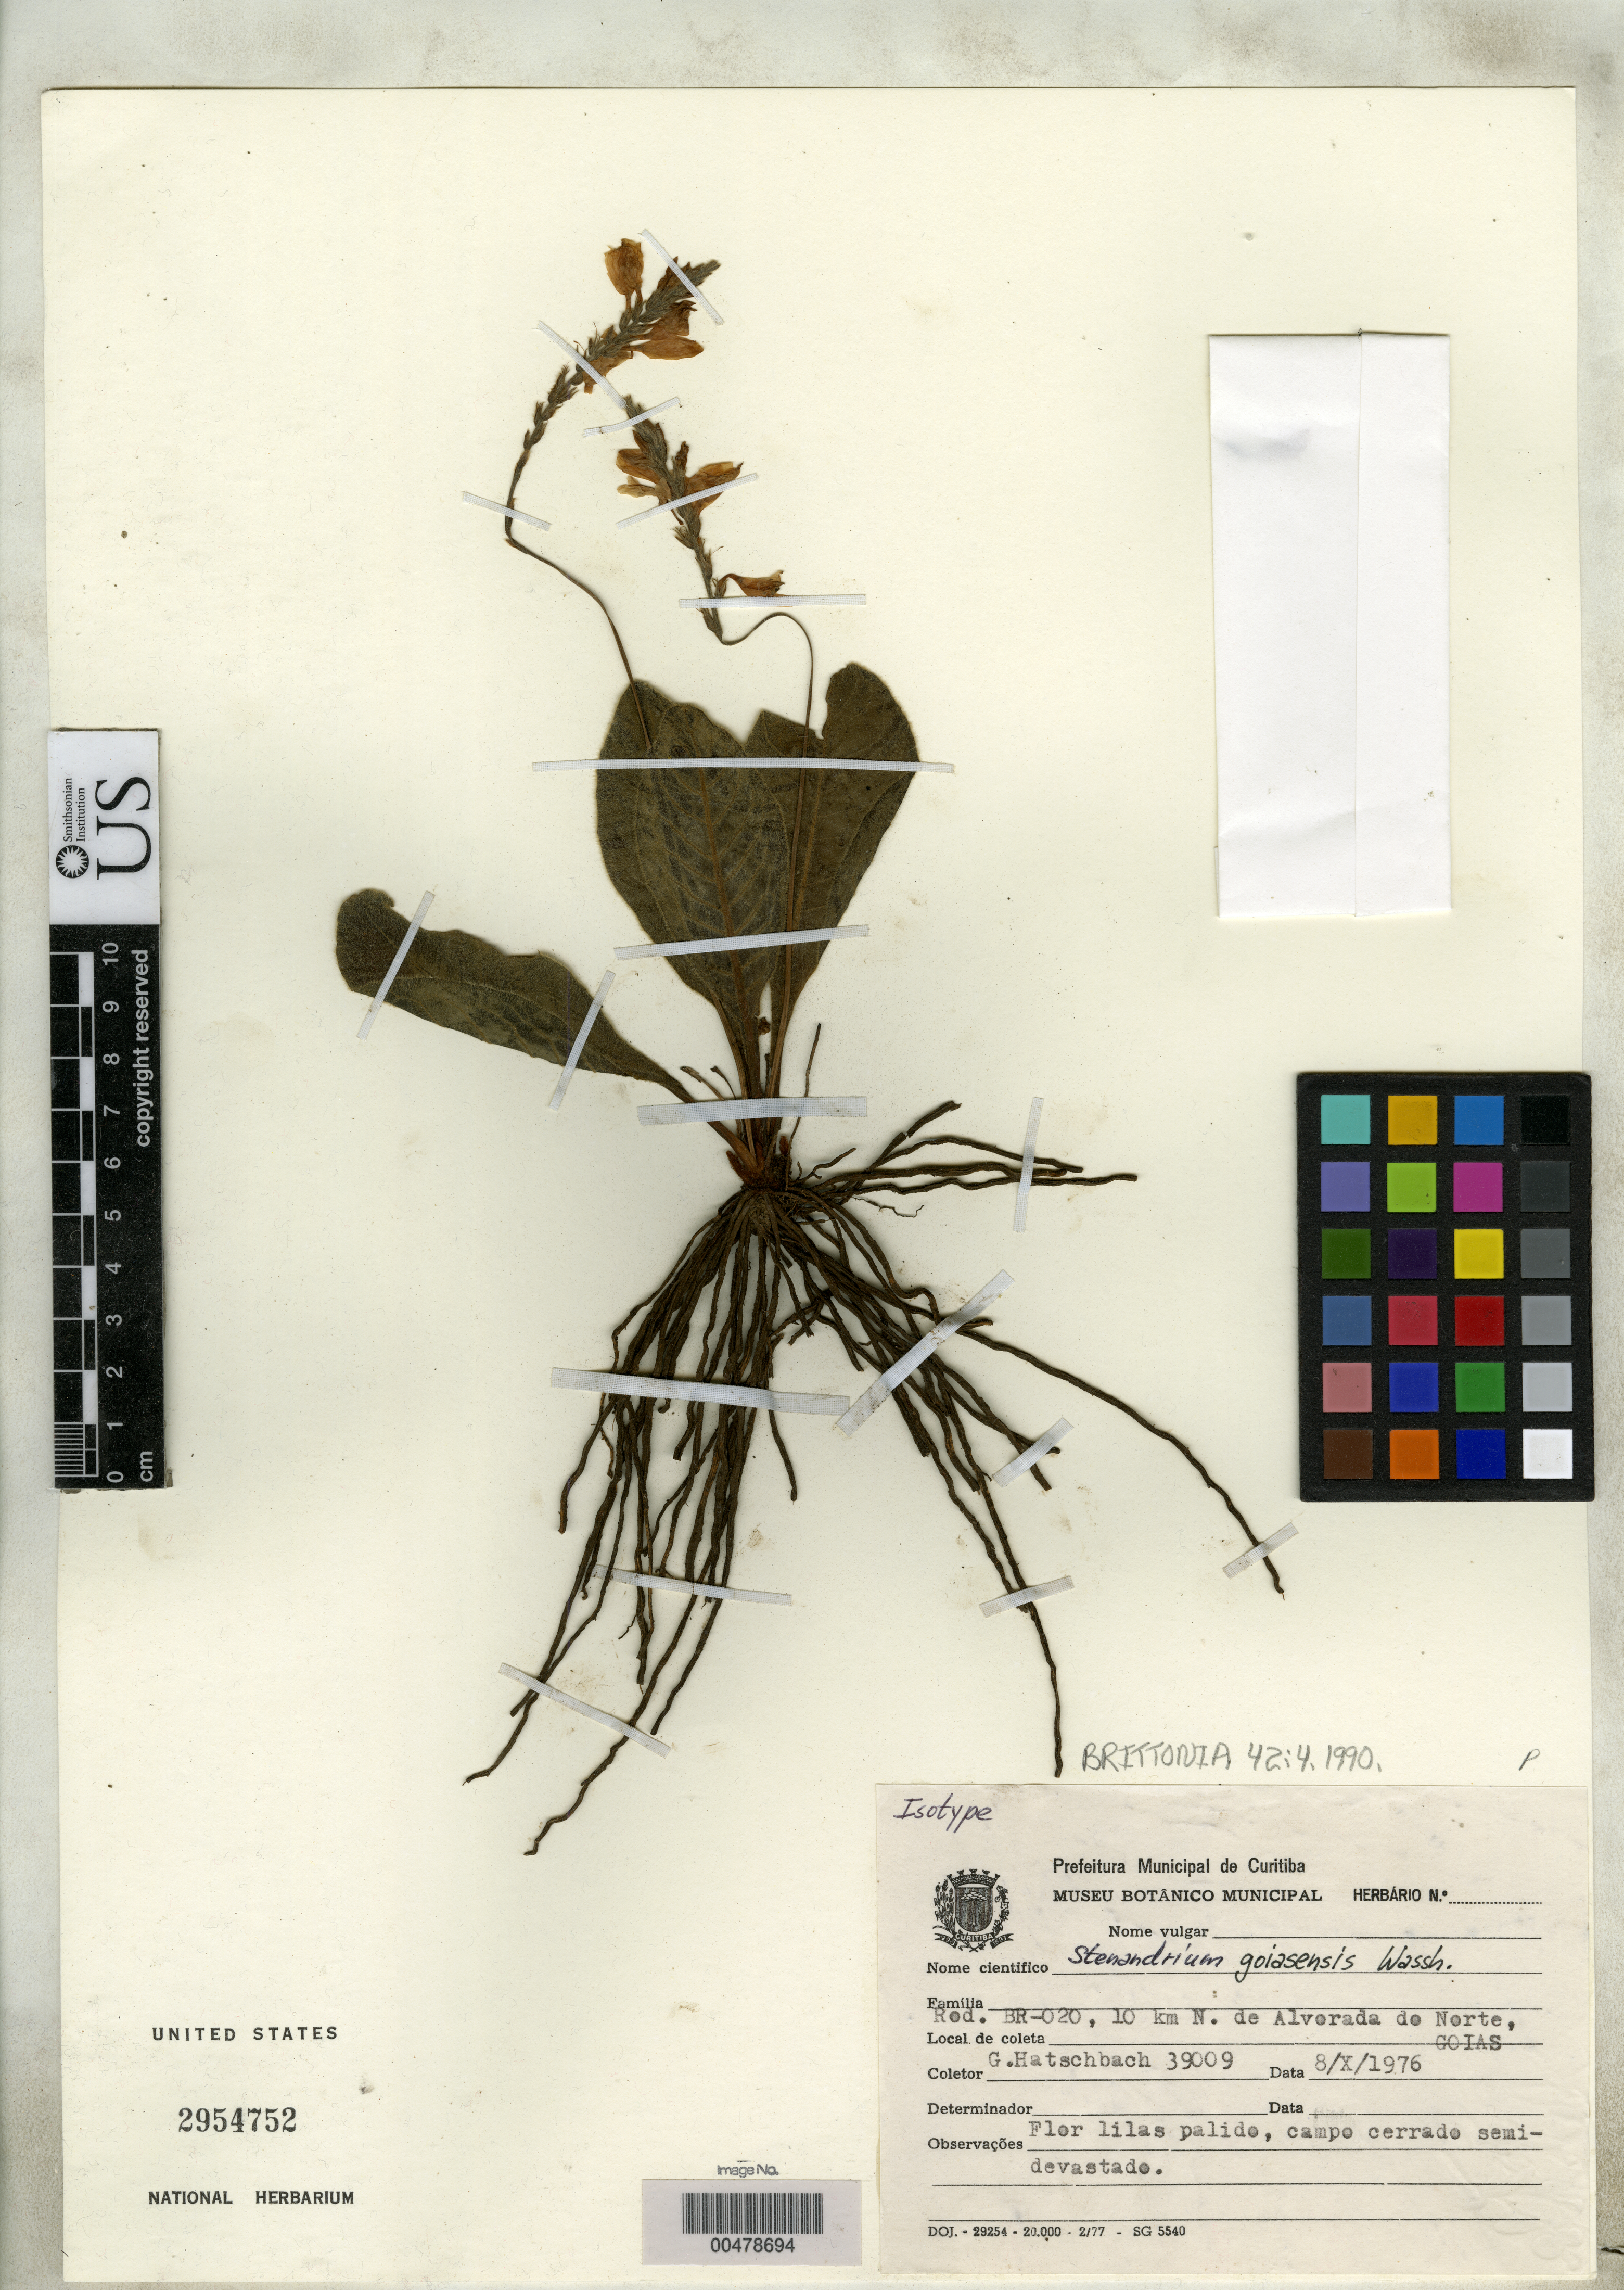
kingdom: Plantae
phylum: Tracheophyta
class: Magnoliopsida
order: Lamiales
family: Acanthaceae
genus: Stenandrium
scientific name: Stenandrium goiasensis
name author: Wassh.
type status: Isotype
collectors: G. Hatschbach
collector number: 39009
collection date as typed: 08 Oct 1976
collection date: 1976-10-08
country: Brazil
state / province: Goiás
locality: Rodoviaro br-020, 10 km N de Alverada de Norte.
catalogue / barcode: US 2954752